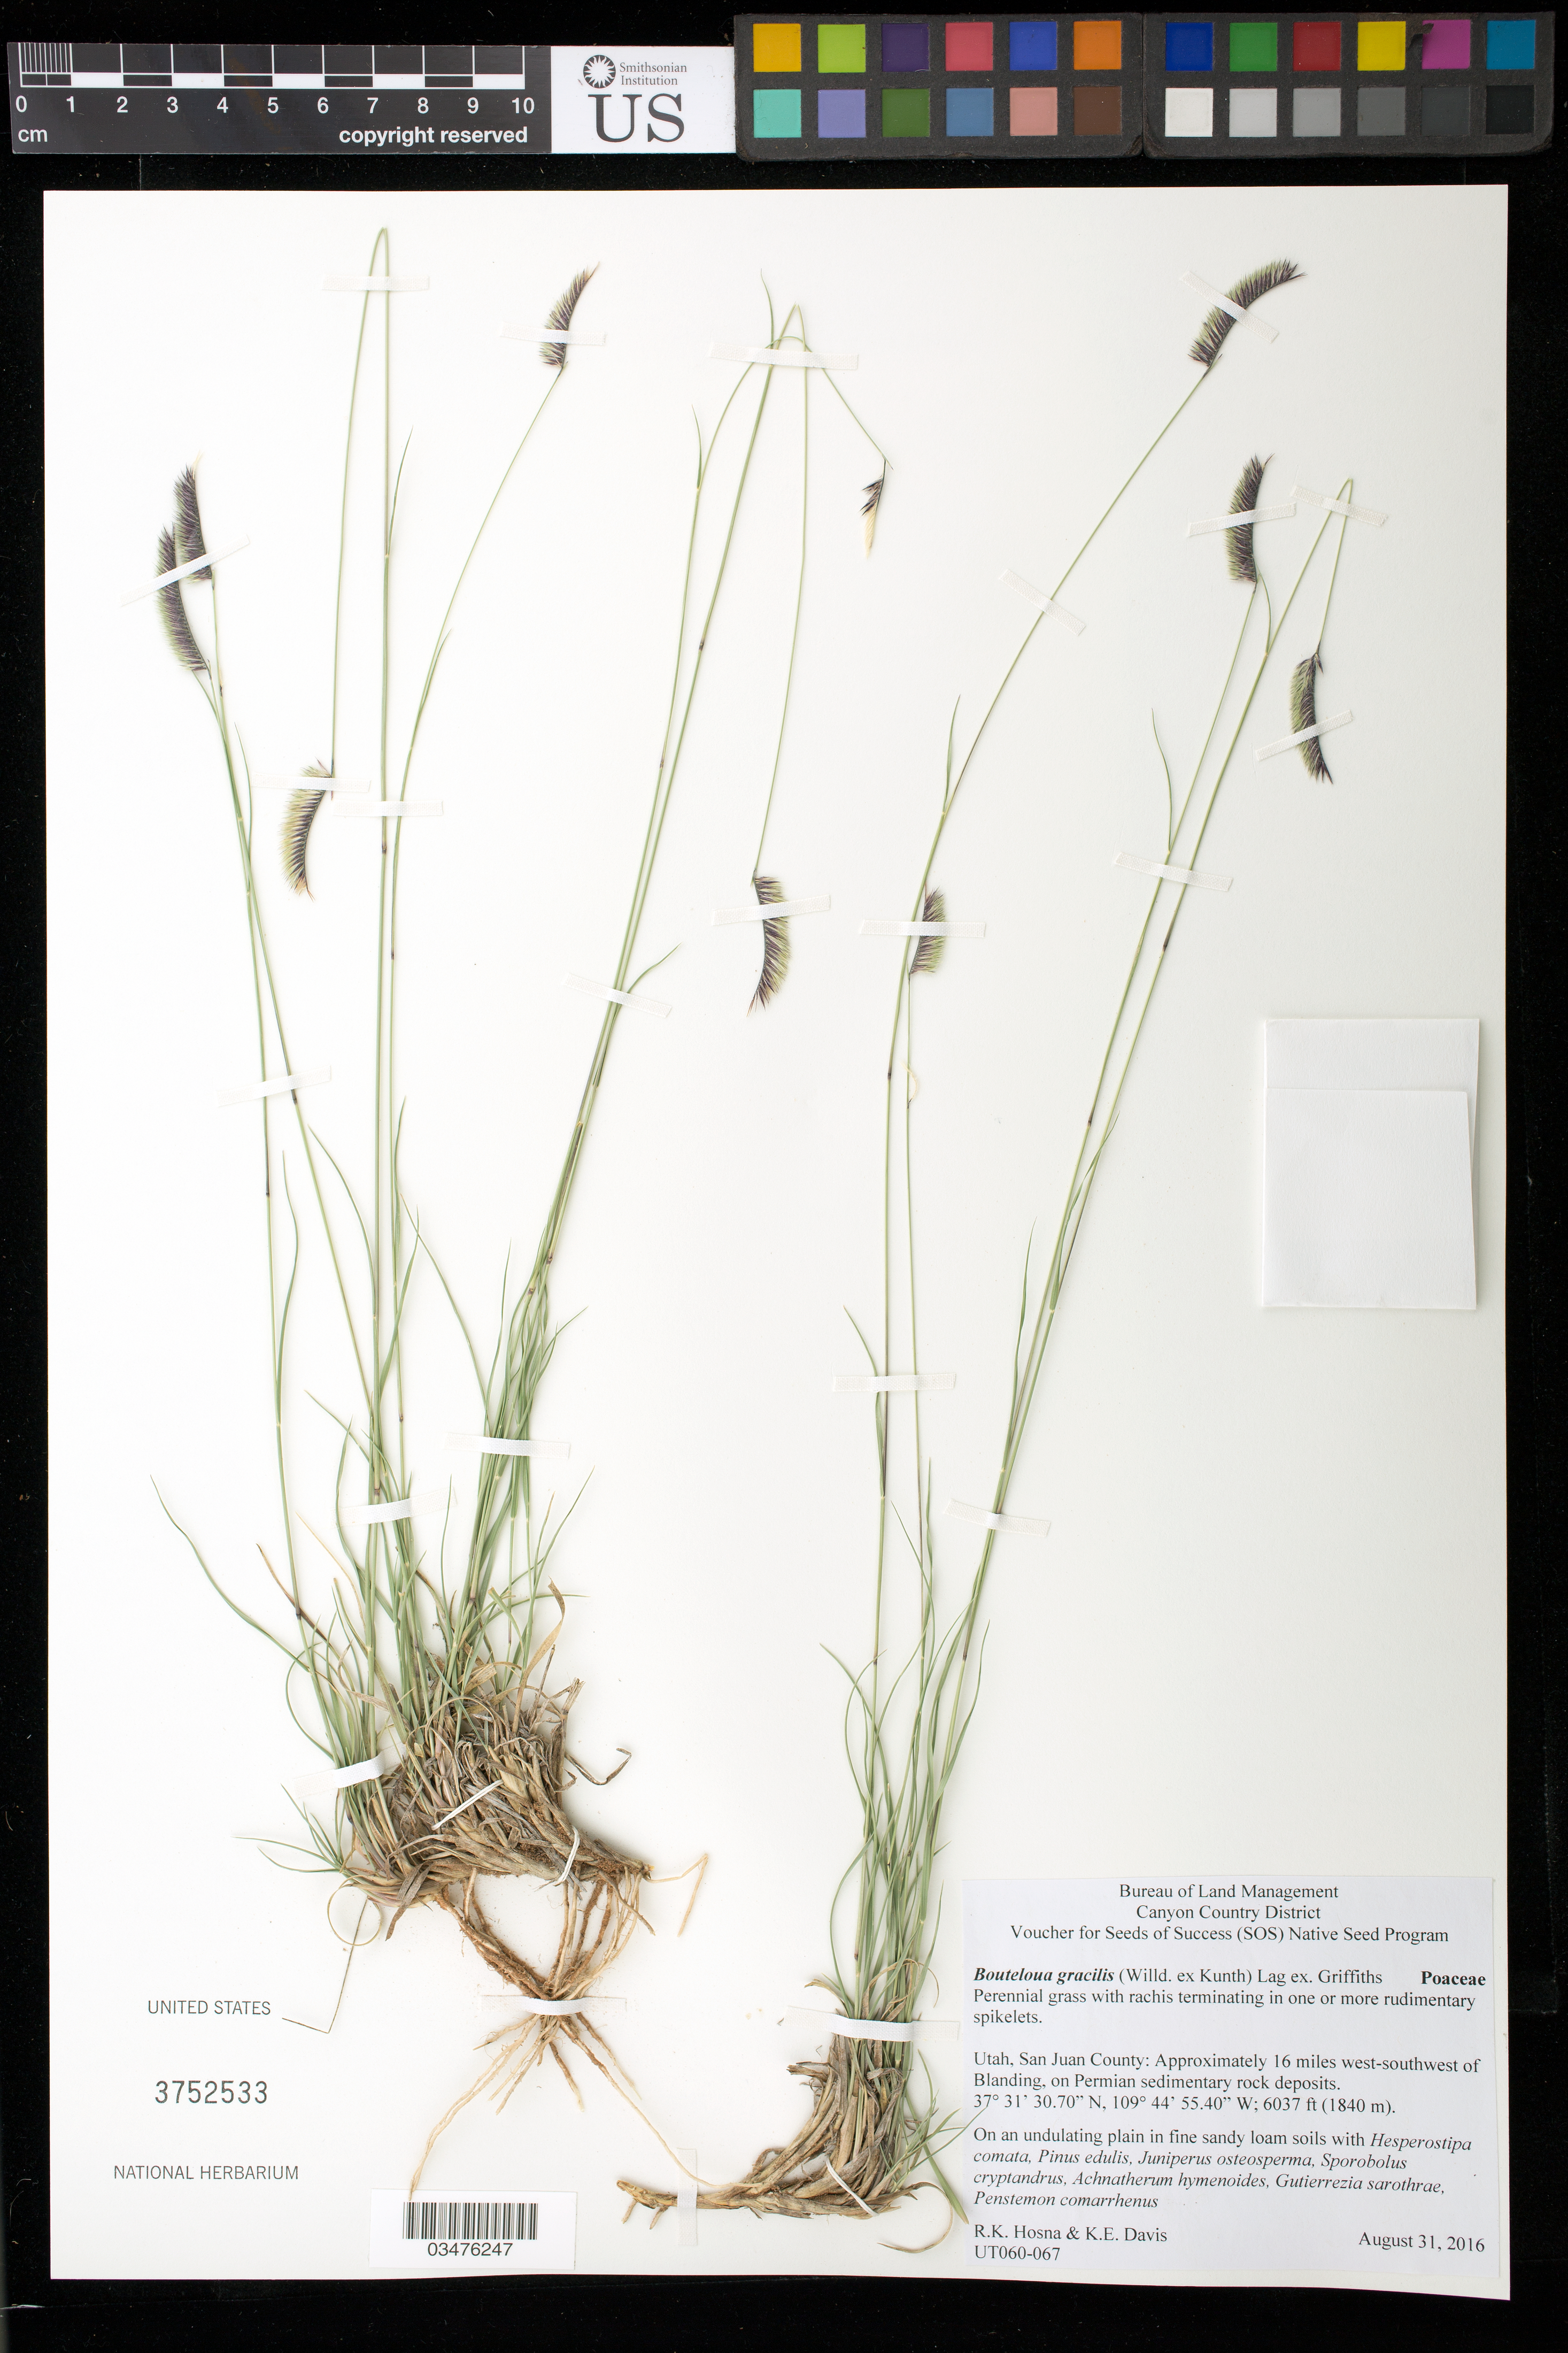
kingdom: Plantae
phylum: Tracheophyta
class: Liliopsida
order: Poales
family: Poaceae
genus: Bouteloua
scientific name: Bouteloua gracilis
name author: (Kunth) Lag. ex Griffiths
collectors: R. Hosna & K. Davis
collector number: UT060-067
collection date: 2016-08-31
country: United States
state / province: Utah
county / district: San Juan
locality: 16 mi. WSW of Blanding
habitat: Permian sedimentary rock deposits, undulating plain in fine sandy loam soils.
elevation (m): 1840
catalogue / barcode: US 3752533